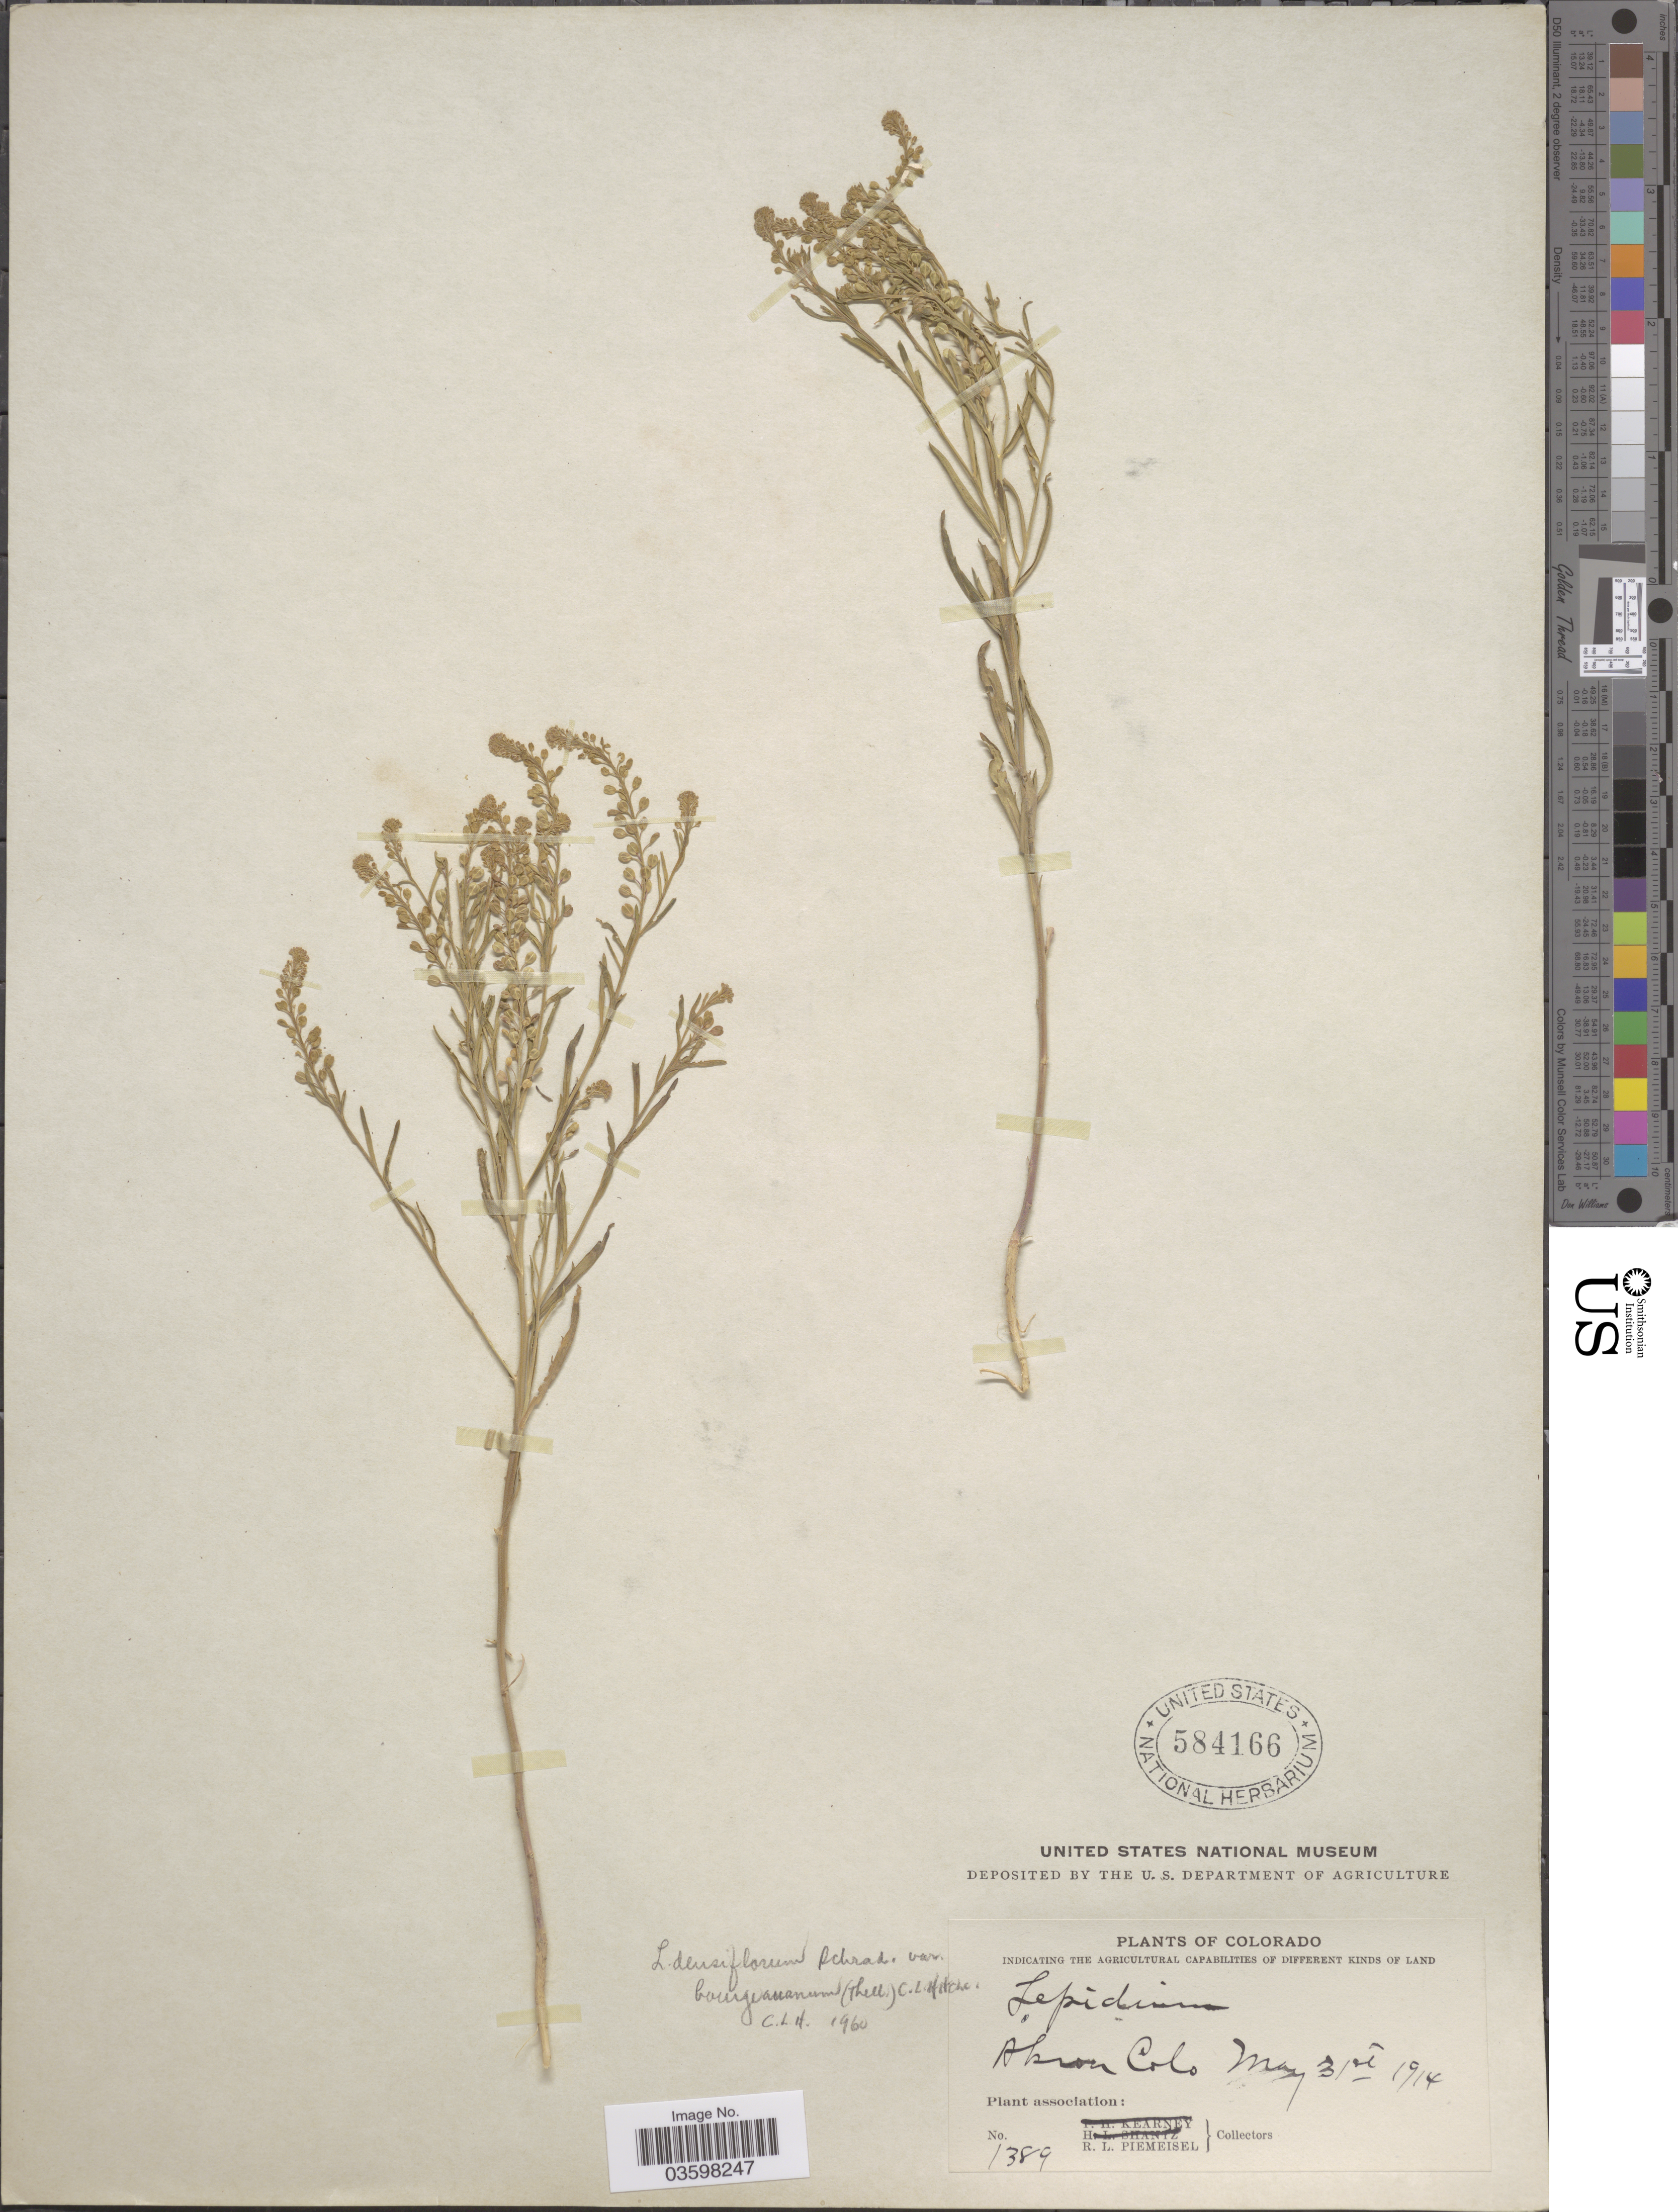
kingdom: Plantae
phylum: Tracheophyta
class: Magnoliopsida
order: Brassicales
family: Brassicaceae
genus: Lepidium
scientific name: Lepidium densiflorum var. bourgeauanum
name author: (Thell.) C.L. Hitchc.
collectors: R. L. Piemeisel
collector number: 1389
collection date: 1914-05-31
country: United States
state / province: Colorado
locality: Akron.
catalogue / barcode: US 584166